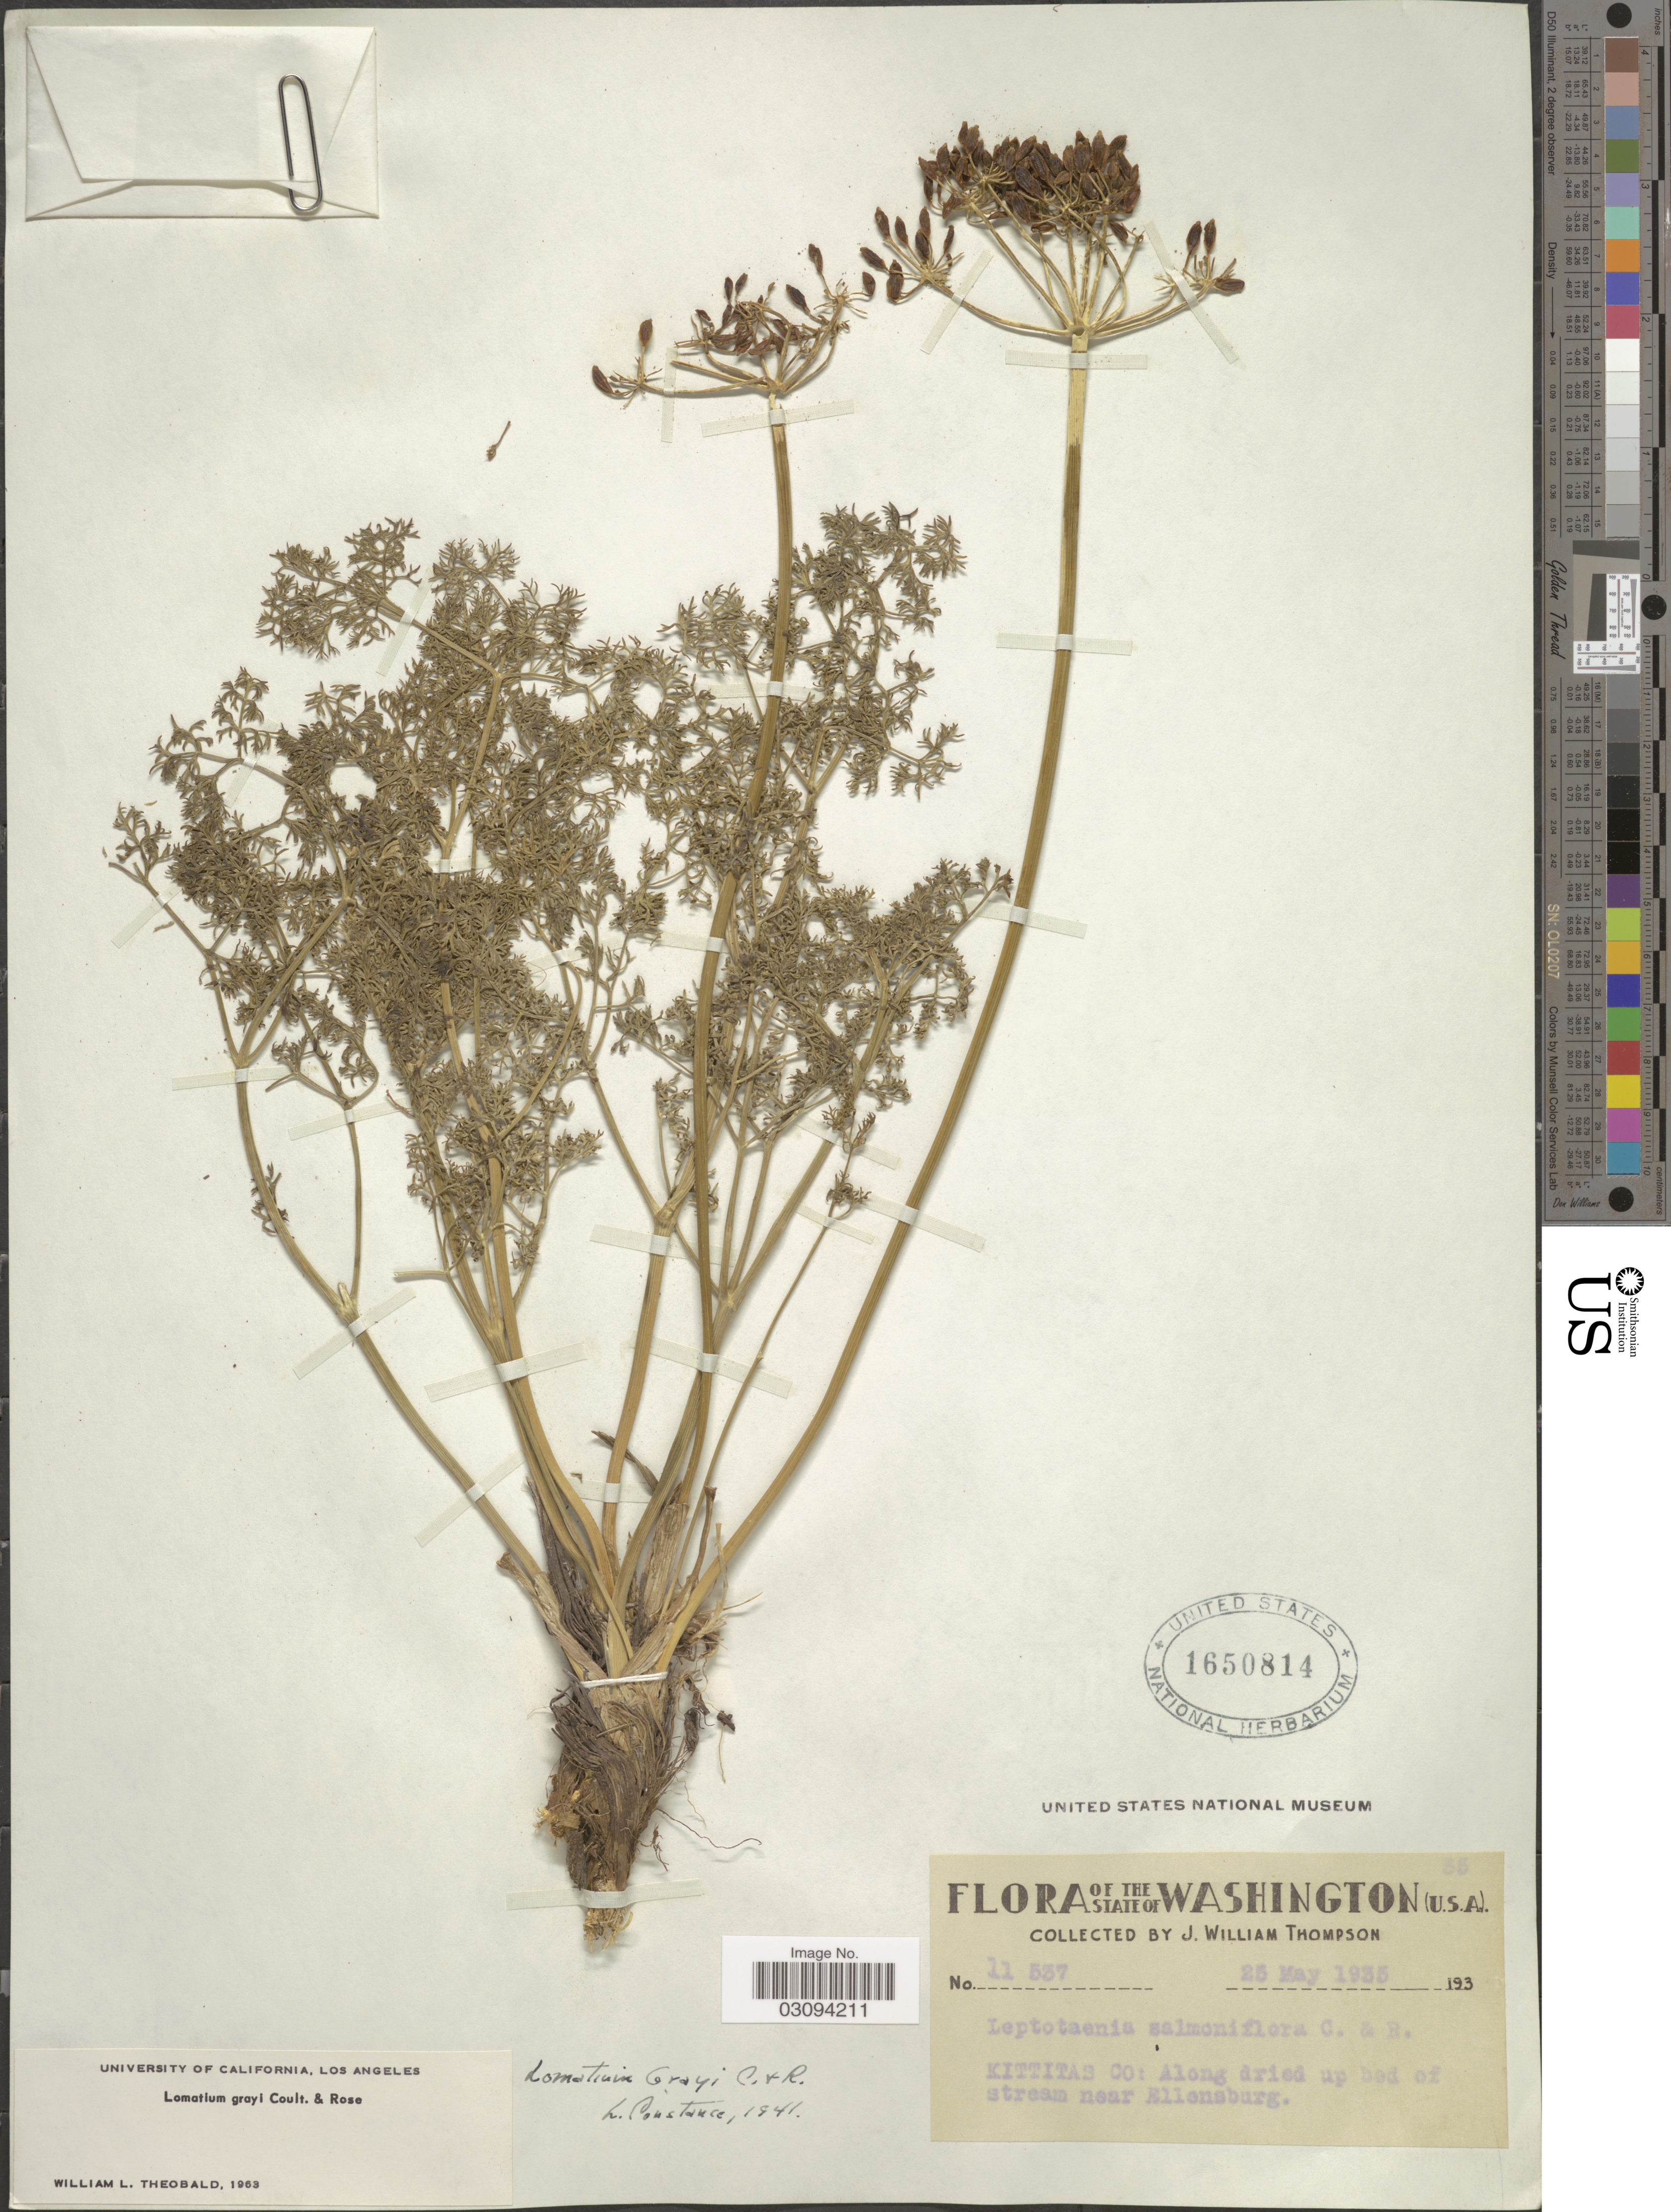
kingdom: Plantae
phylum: Tracheophyta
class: Magnoliopsida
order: Apiales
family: Apiaceae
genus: Lomatium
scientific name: Lomatium grayi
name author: (J.M. Coult. & Rose) J.M. Coult. & Rose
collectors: J. W. Thompson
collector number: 11537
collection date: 1935-05-25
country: United States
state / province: Washington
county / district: Kittitas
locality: Kittitas Co: near Ellensburg.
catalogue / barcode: US 1650814